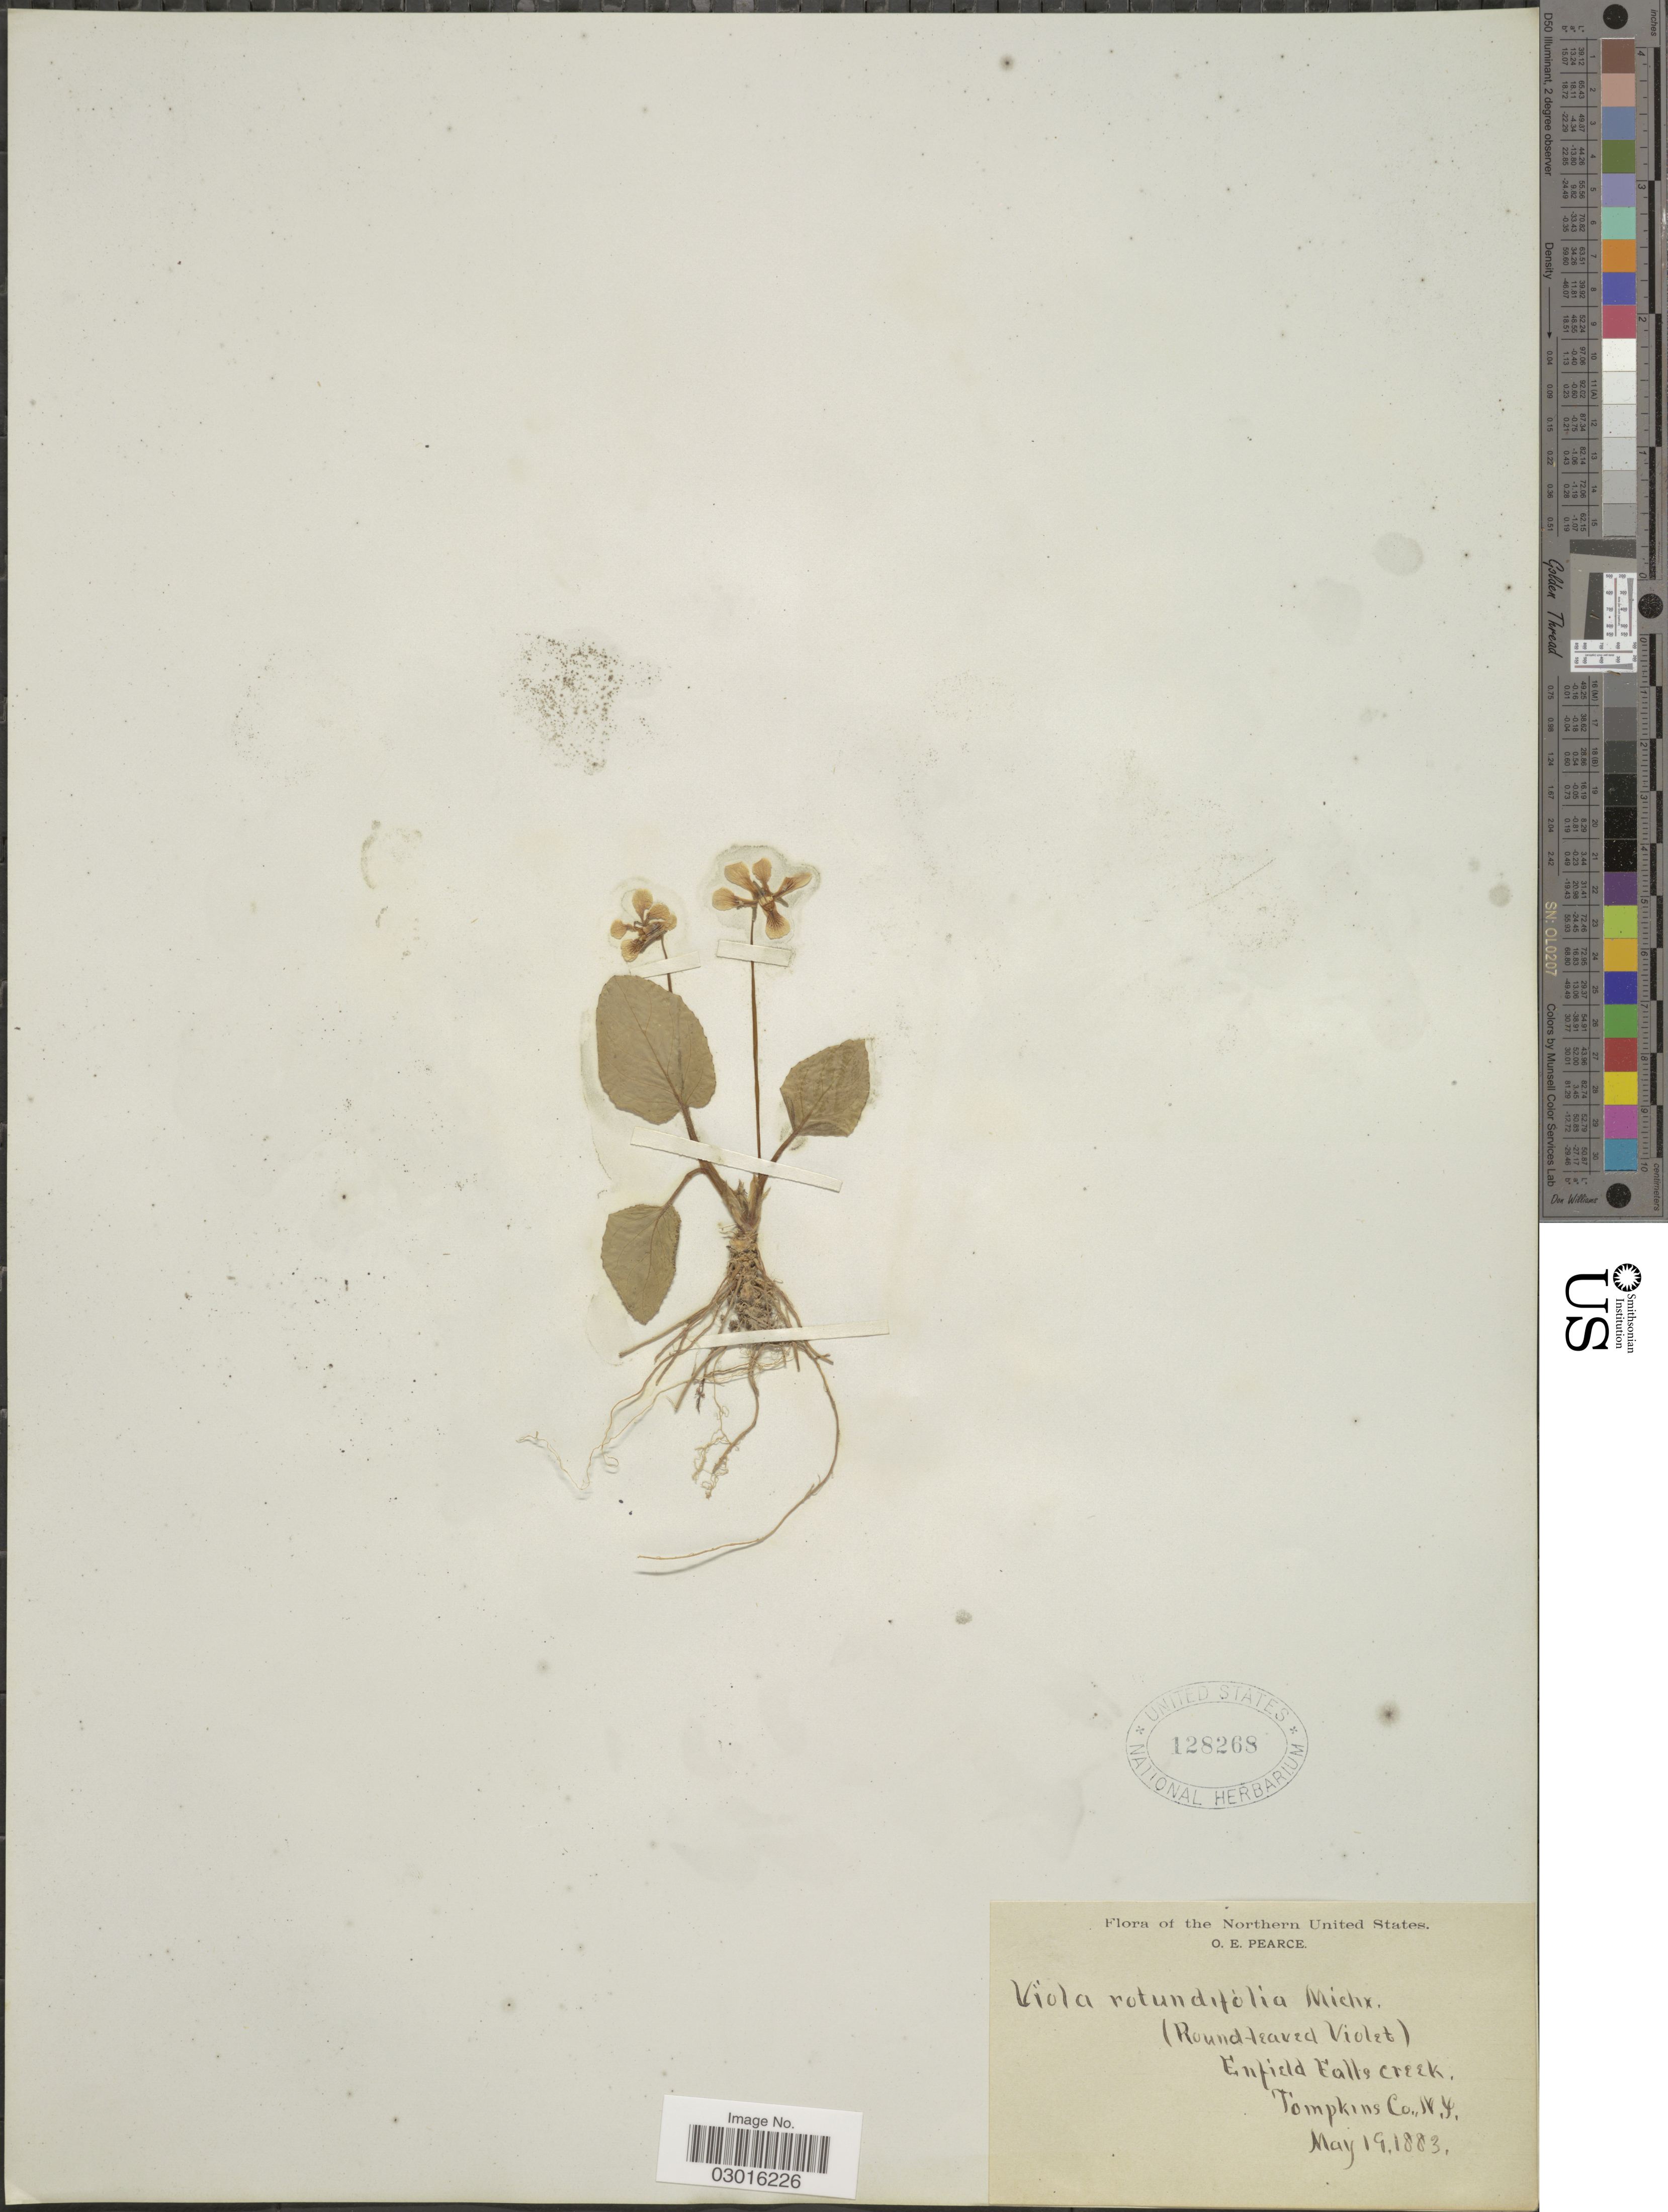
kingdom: Plantae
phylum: Tracheophyta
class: Magnoliopsida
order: Malpighiales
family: Violaceae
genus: Viola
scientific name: Viola rotundifolia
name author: Michx.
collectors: O. E. Pearce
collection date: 1883-05-19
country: United States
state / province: New York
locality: Northern United States. Enfield Falls Creek. Tompkins Co.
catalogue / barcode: US 128268